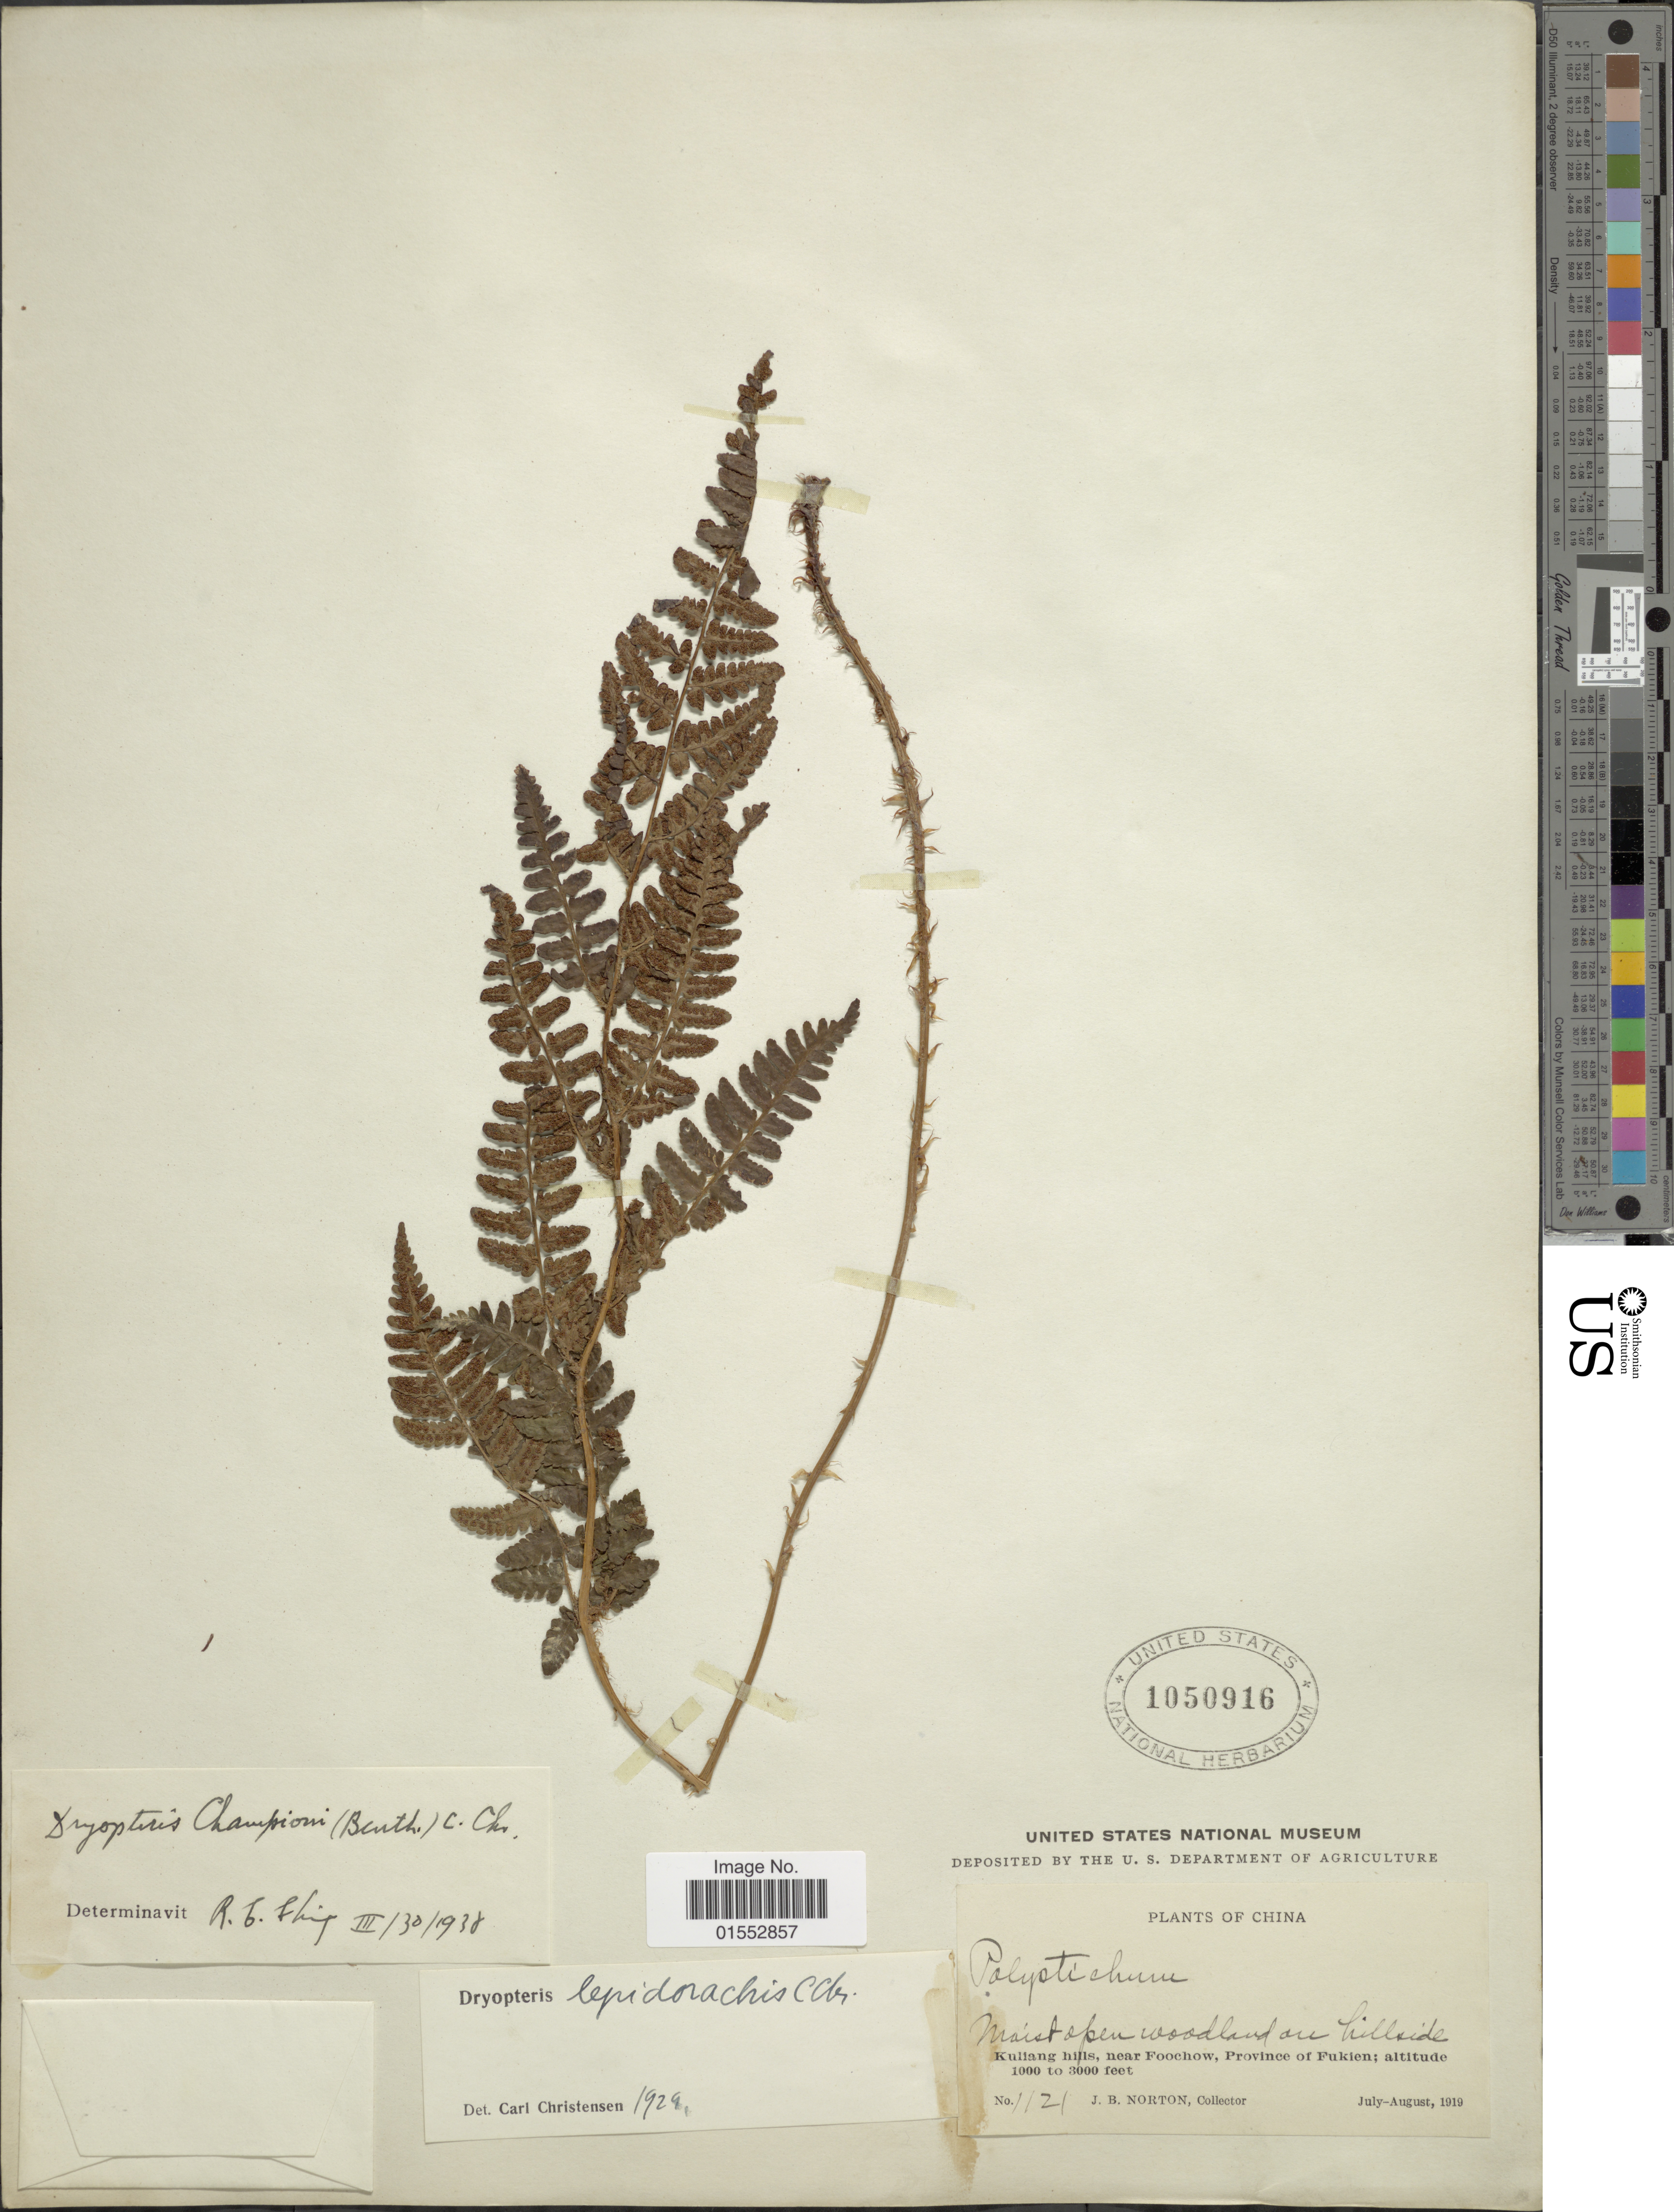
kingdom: Plantae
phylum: Tracheophyta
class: Polypodiopsida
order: Polypodiales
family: Dryopteridaceae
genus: Dryopteris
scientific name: Dryopteris championii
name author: (Benth.) C. Chr.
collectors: J. B. Norton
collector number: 1121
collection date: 1919-07/1919-08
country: China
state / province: Fujian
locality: China. Kuliang hills, near Foochow, Province of Fukien.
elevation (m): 305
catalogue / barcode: US 1050916